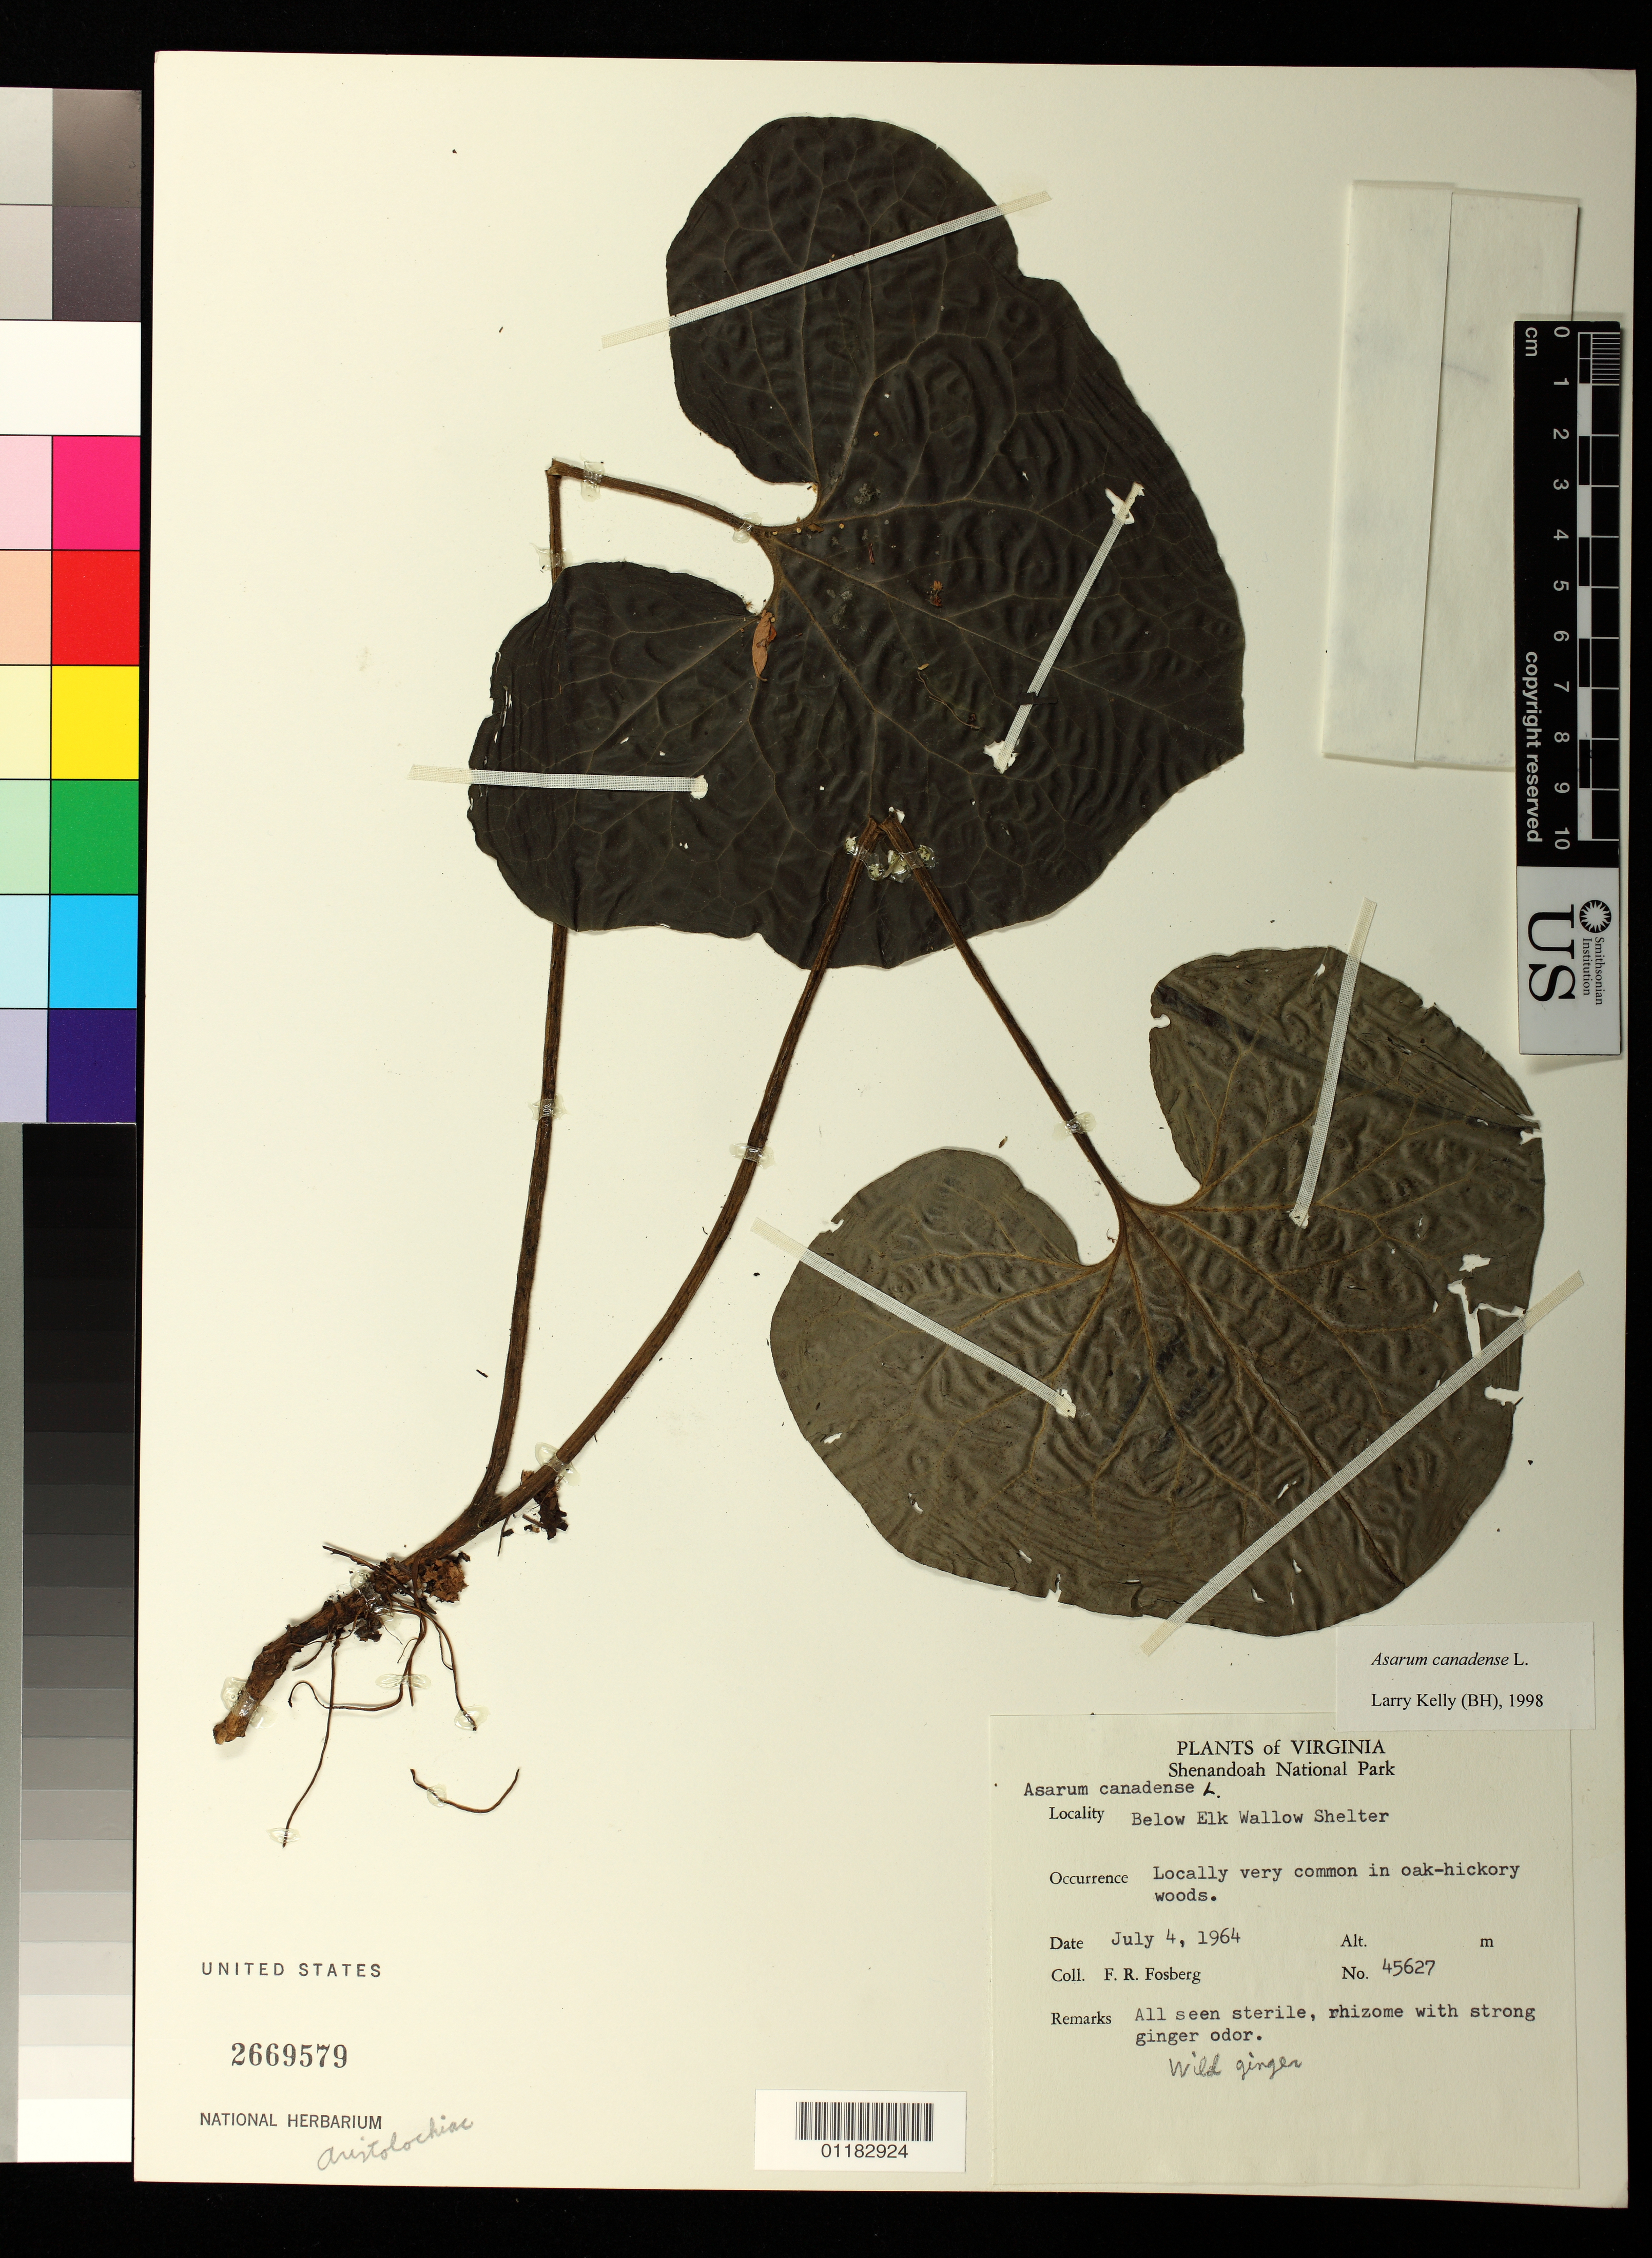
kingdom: Plantae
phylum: Tracheophyta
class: Magnoliopsida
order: Piperales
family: Aristolochiaceae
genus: Asarum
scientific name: Asarum canadense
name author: L.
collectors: F. R. Fosberg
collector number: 45627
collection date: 1964-07-04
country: United States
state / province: Virginia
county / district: Page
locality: Shenandoah National Park, below Elk Wallow Shelter. Page County.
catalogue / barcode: US 2669579